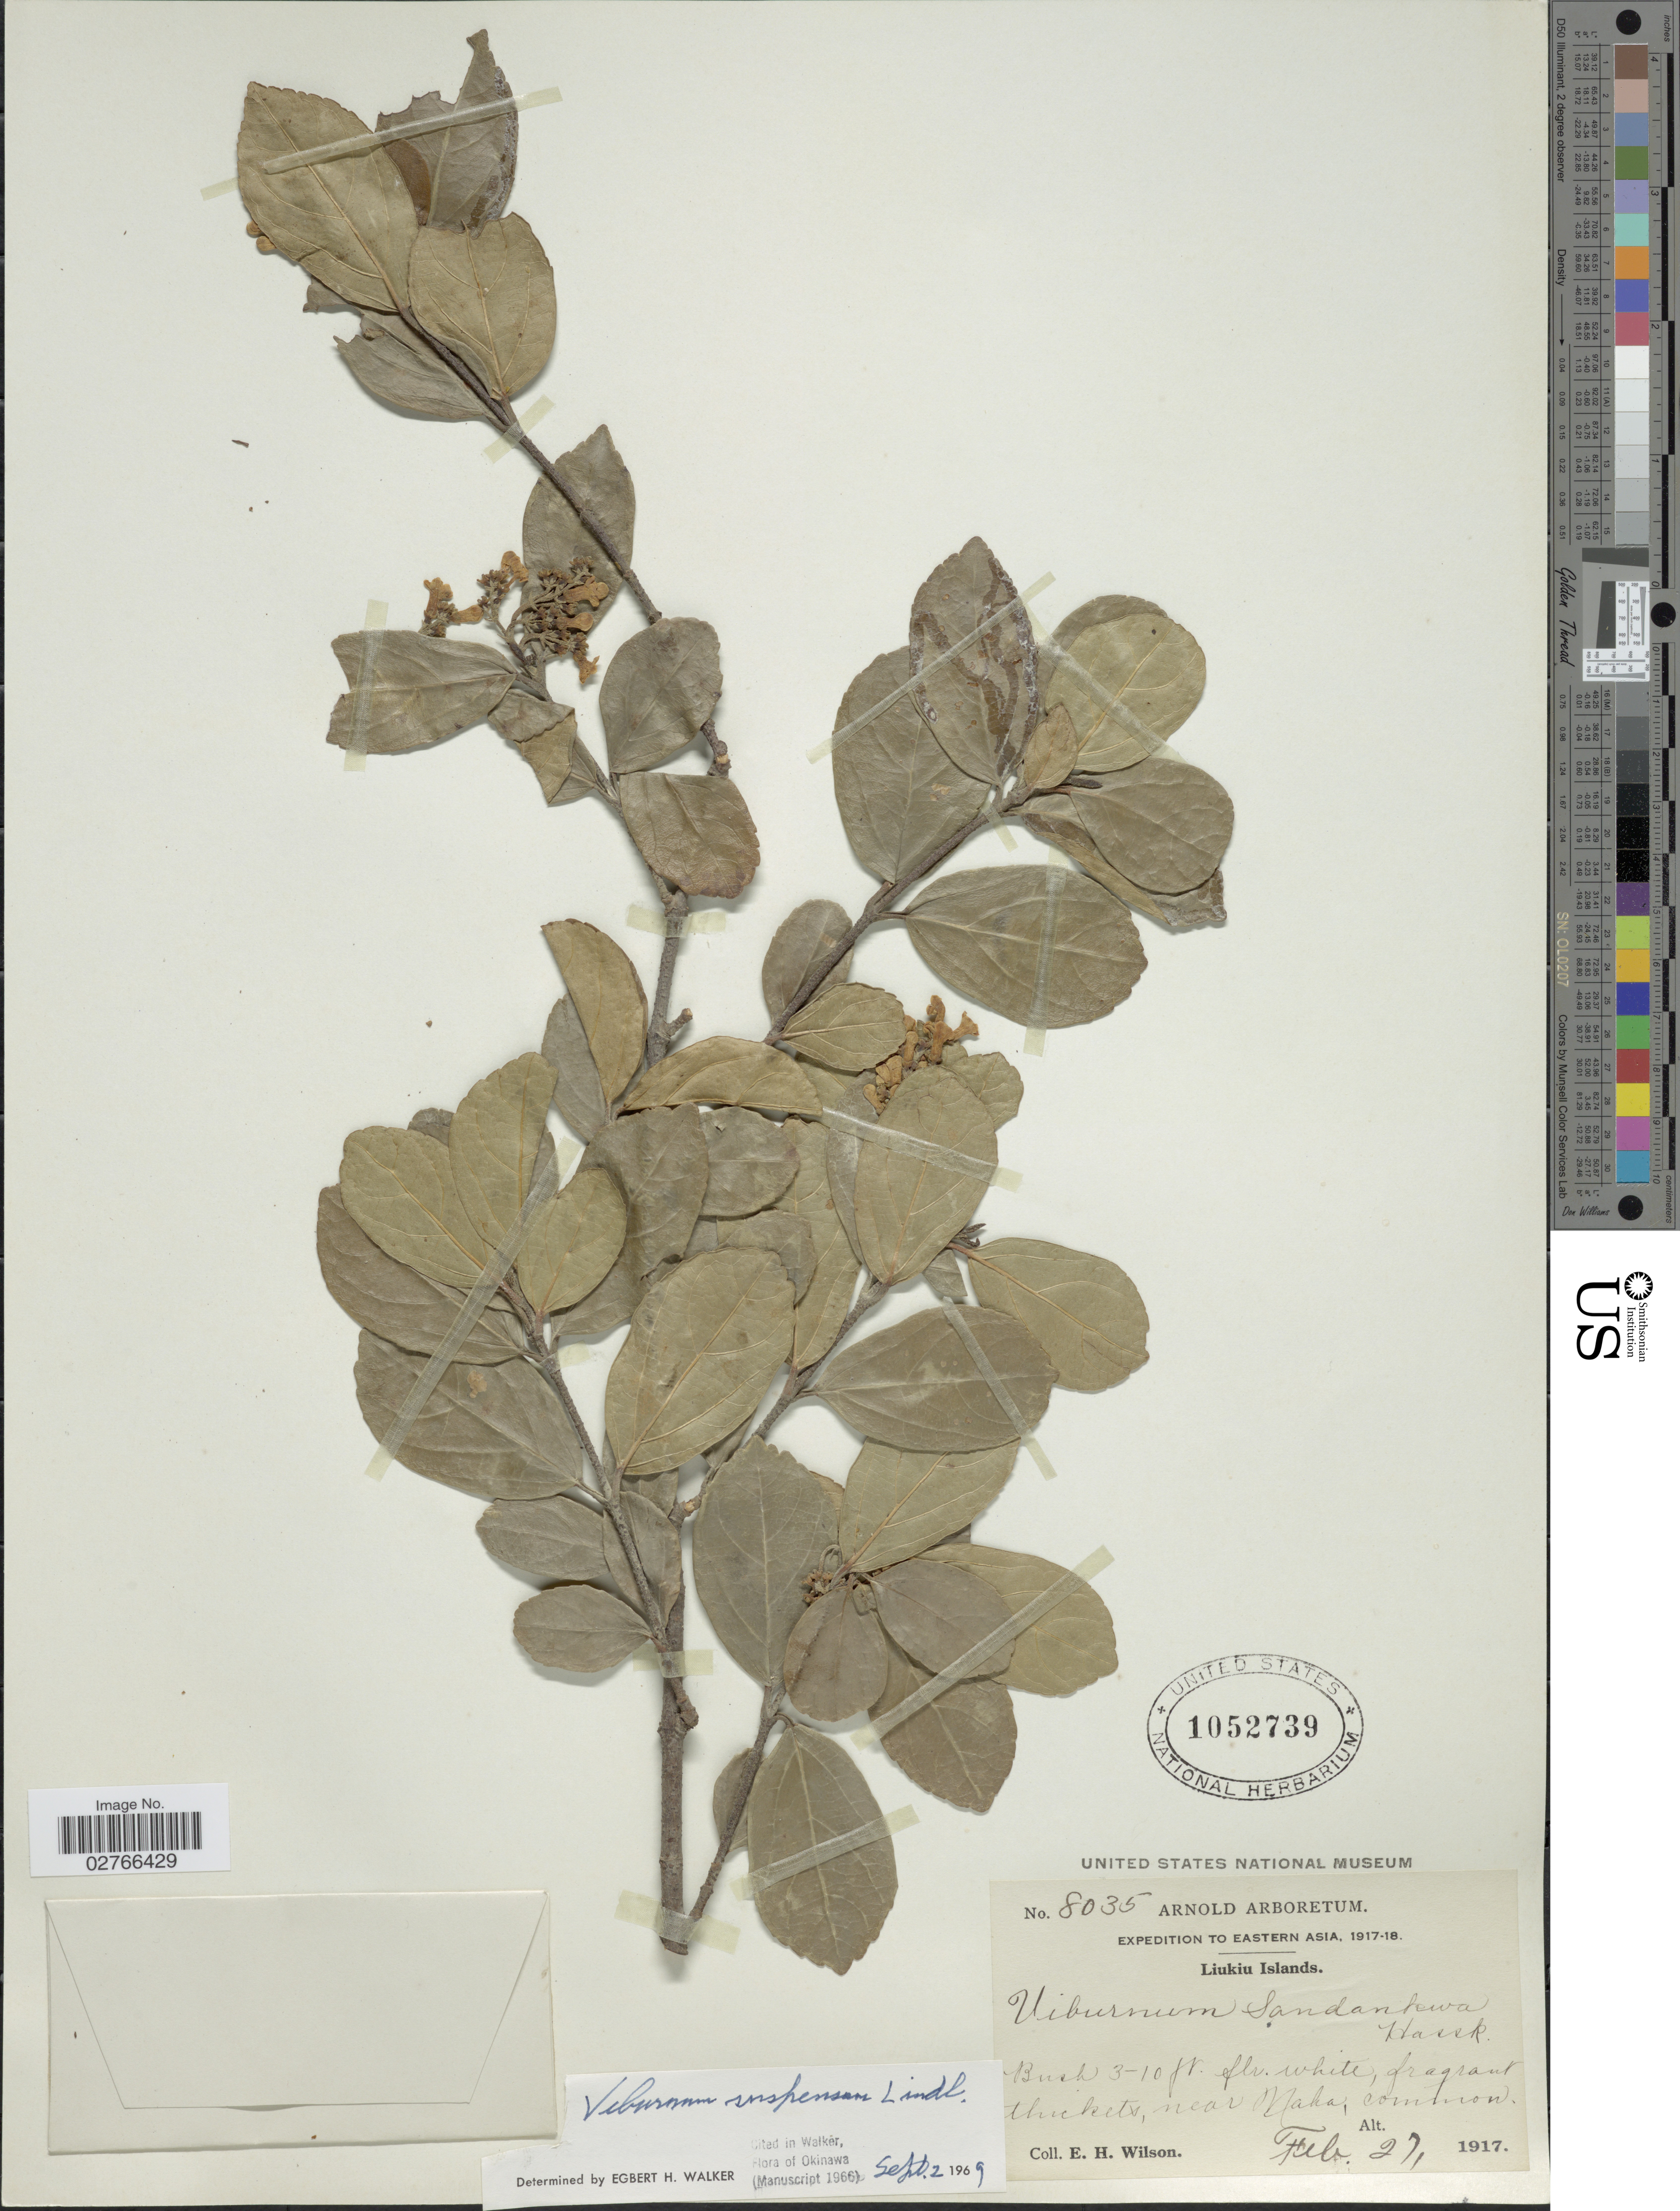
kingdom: Plantae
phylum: Tracheophyta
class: Magnoliopsida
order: Dipsacales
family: Viburnaceae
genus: Viburnum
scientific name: Viburnum suspensum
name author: Lindl.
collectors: E. Wilson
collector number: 8035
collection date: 1917-02-27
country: Japan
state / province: Okinawa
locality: Eastern Asia, Liukiu Islands, near Maha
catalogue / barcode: US 1052739